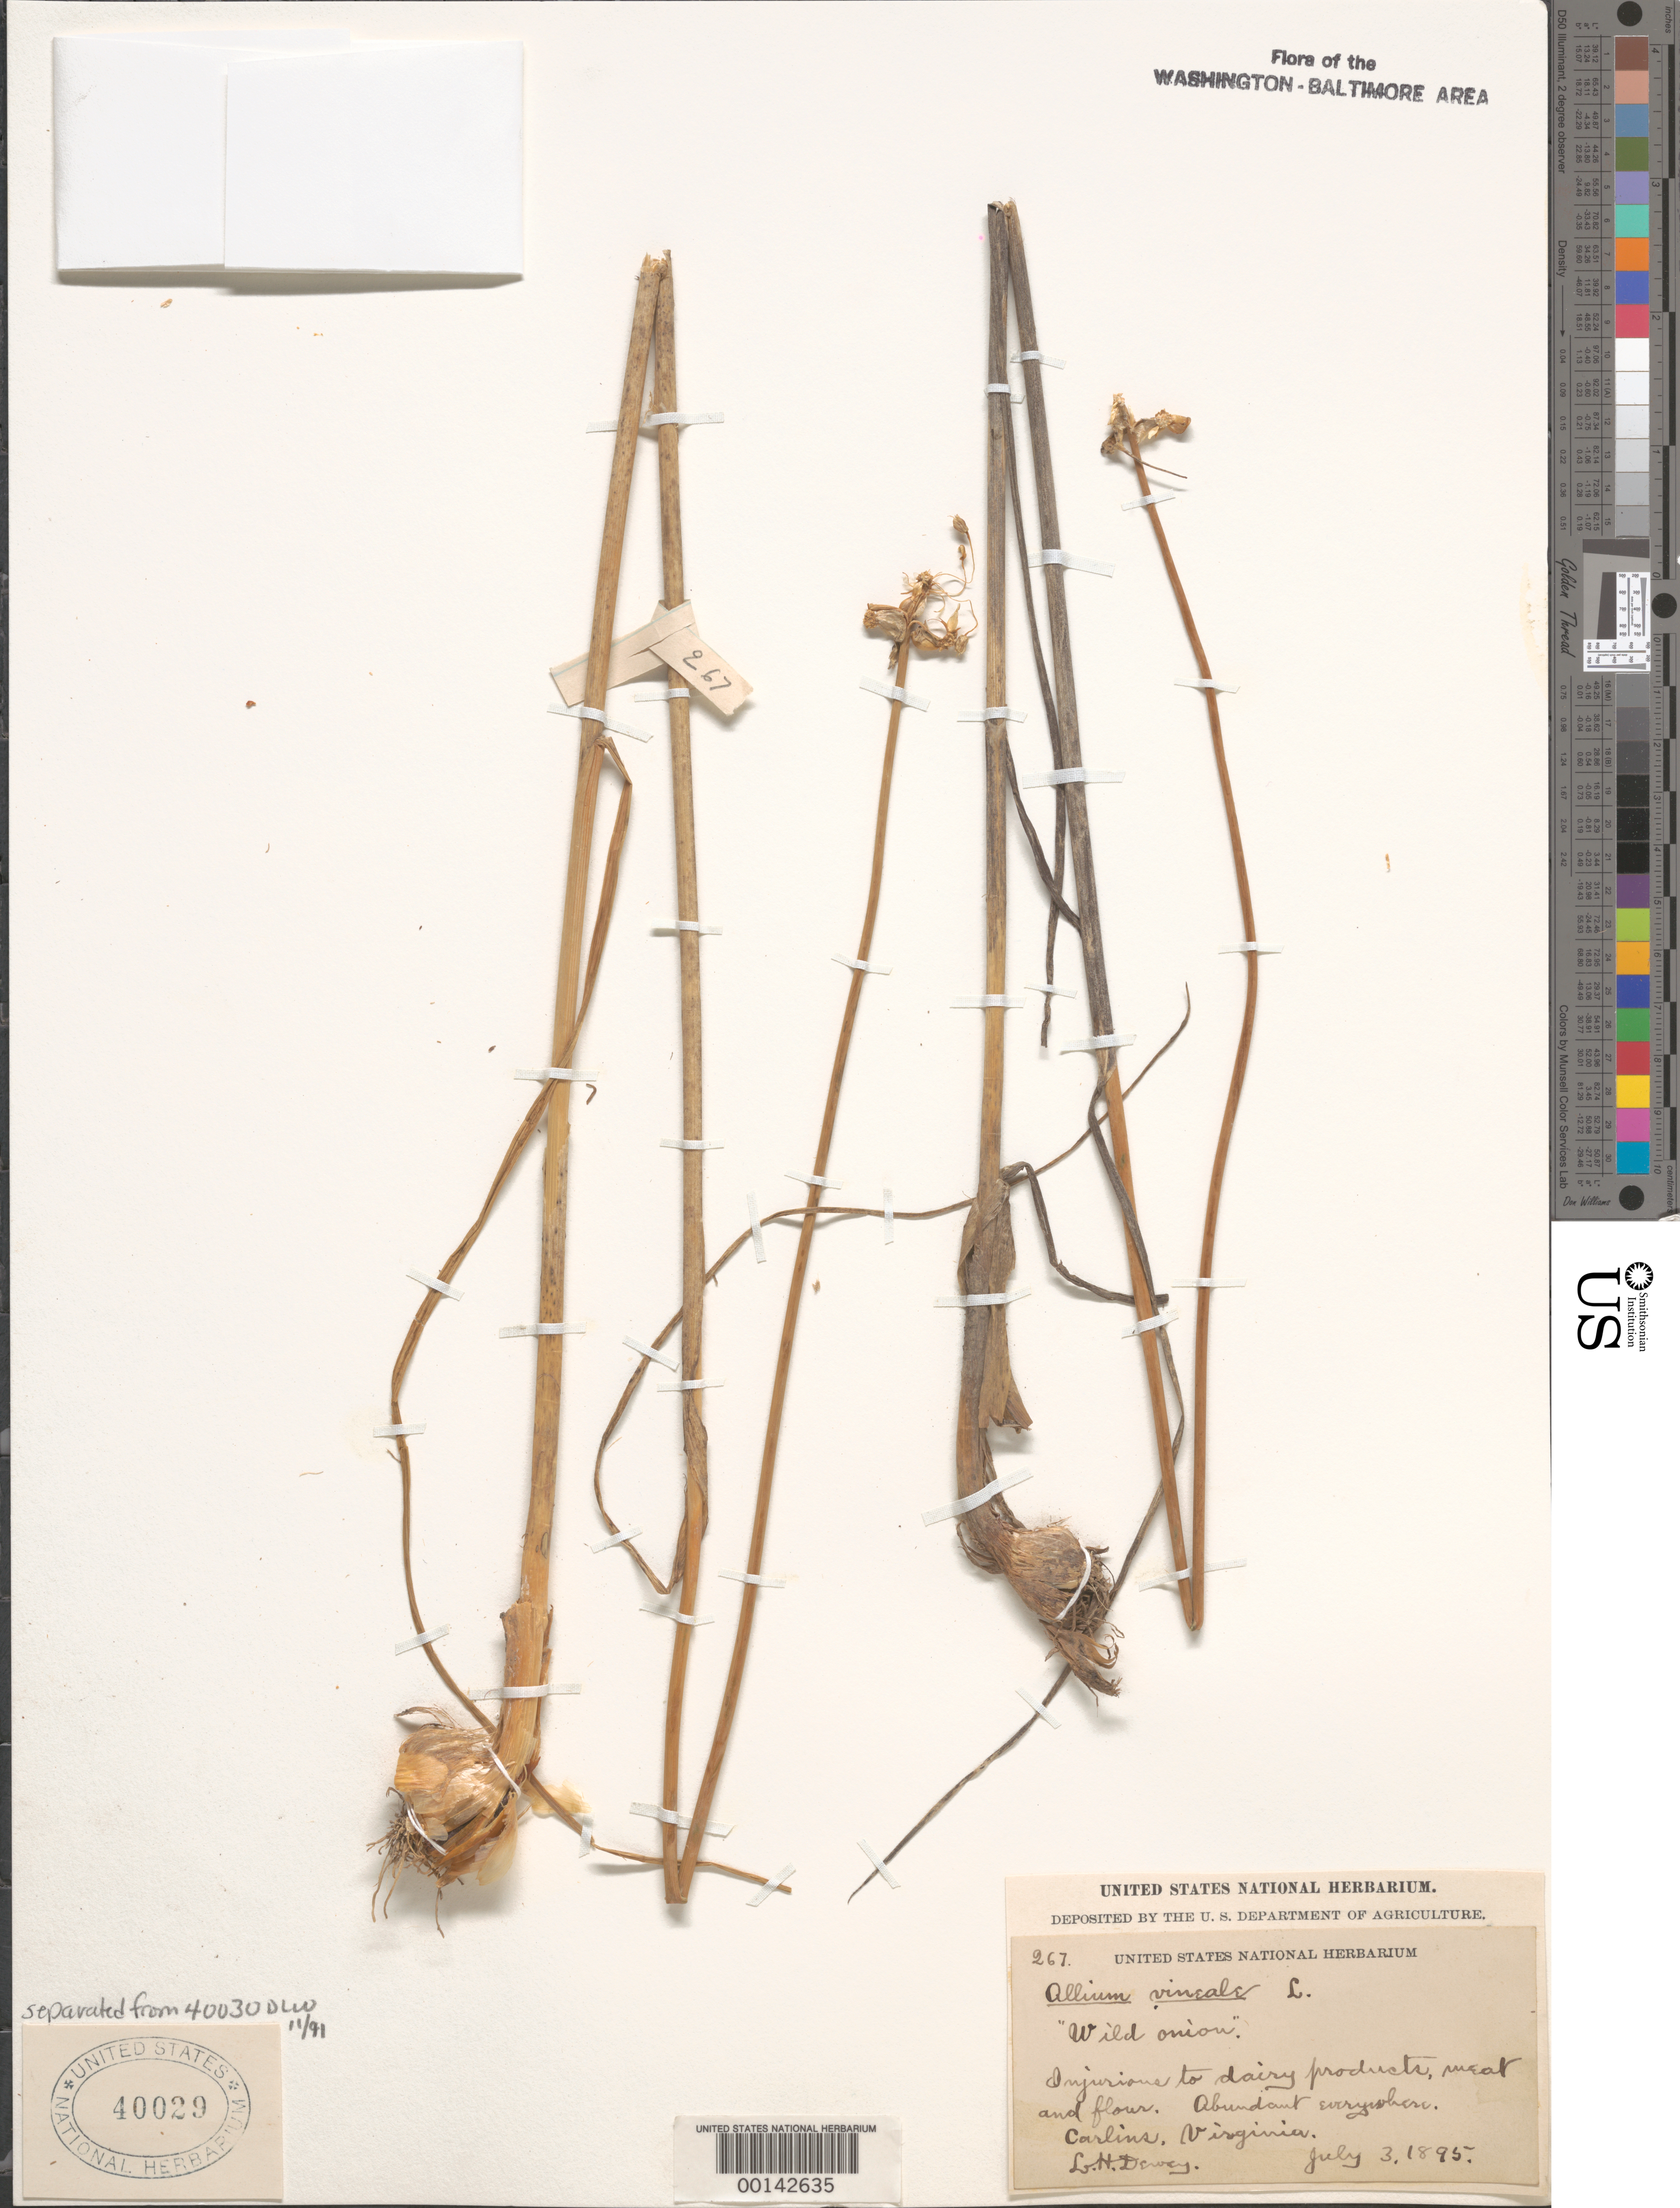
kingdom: Plantae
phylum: Tracheophyta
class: Liliopsida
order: Asparagales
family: Amaryllidaceae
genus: Allium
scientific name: Allium vineale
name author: L.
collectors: L. H. Dewey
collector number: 267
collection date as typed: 03 Jul 1895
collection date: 1895-07-03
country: United States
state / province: Virginia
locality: Carlins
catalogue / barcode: US 40029